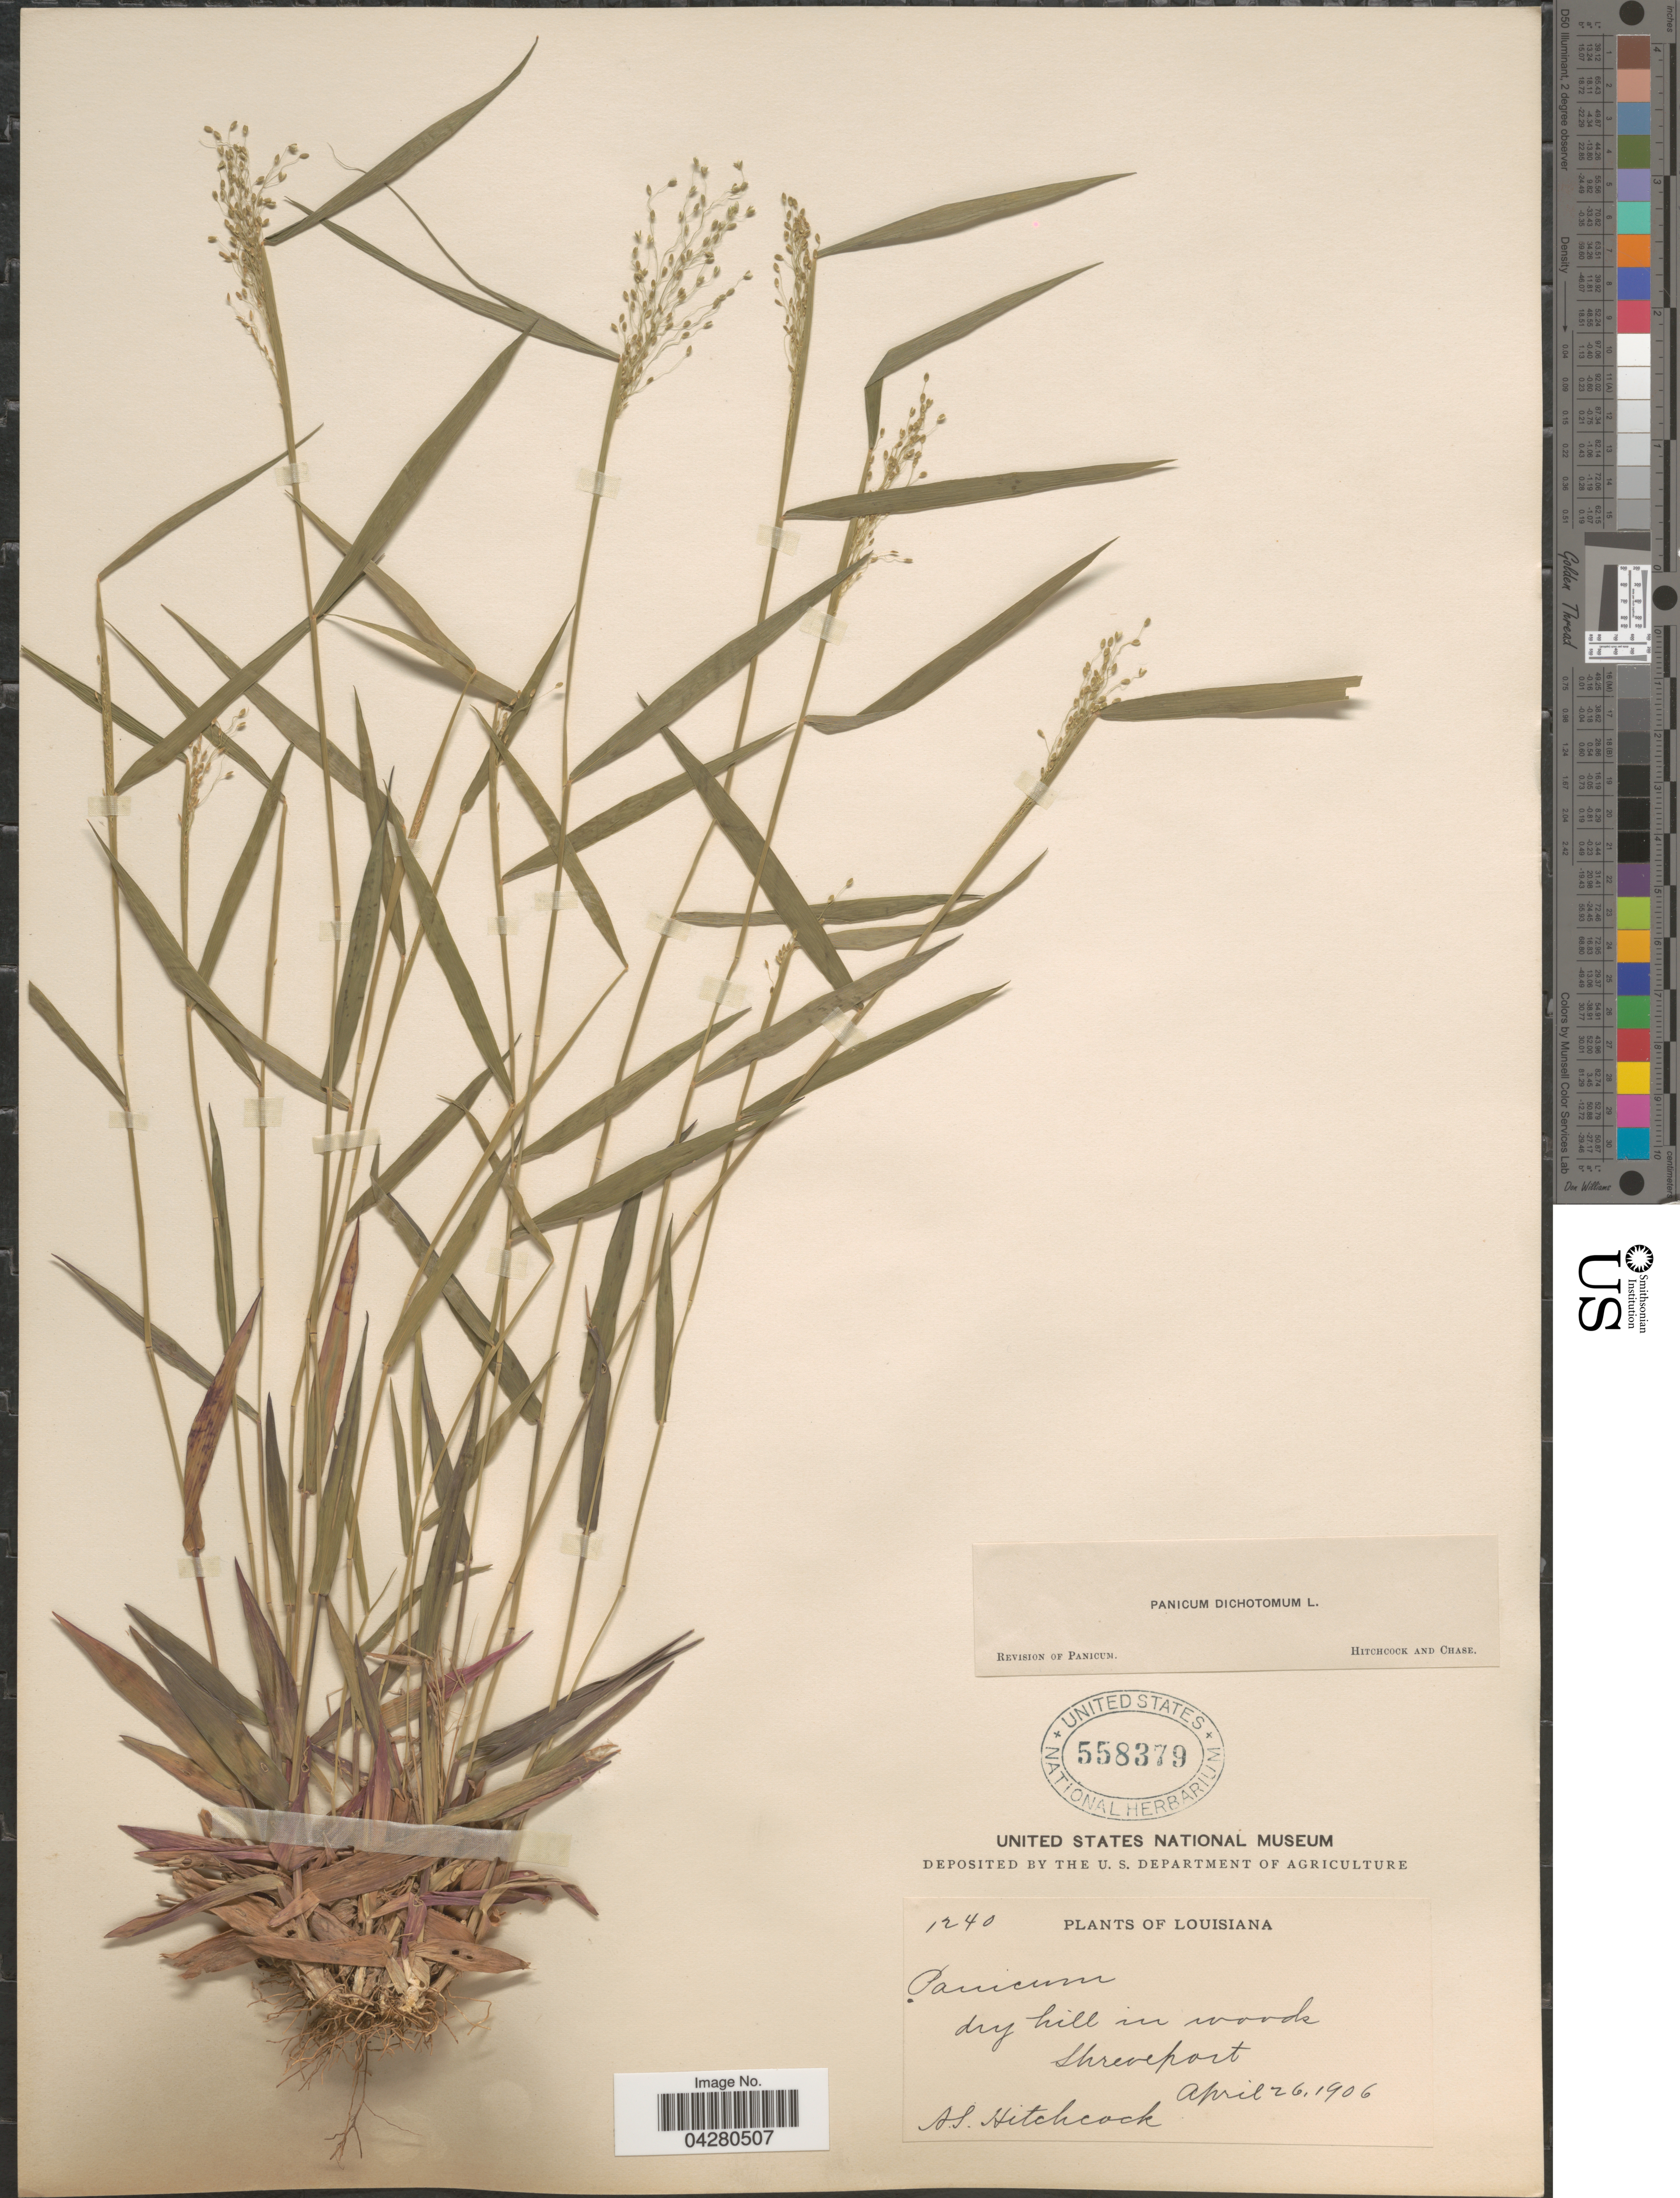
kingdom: Plantae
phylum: Tracheophyta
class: Liliopsida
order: Poales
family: Poaceae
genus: Dichanthelium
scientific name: Dichanthelium dichotomum var. dichotomum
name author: (L.) Gould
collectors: A. S. Hitchcock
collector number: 1240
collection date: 1906-04-26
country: United States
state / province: Louisiana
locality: Dry hill in woods. Shreveport.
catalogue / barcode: US 558379